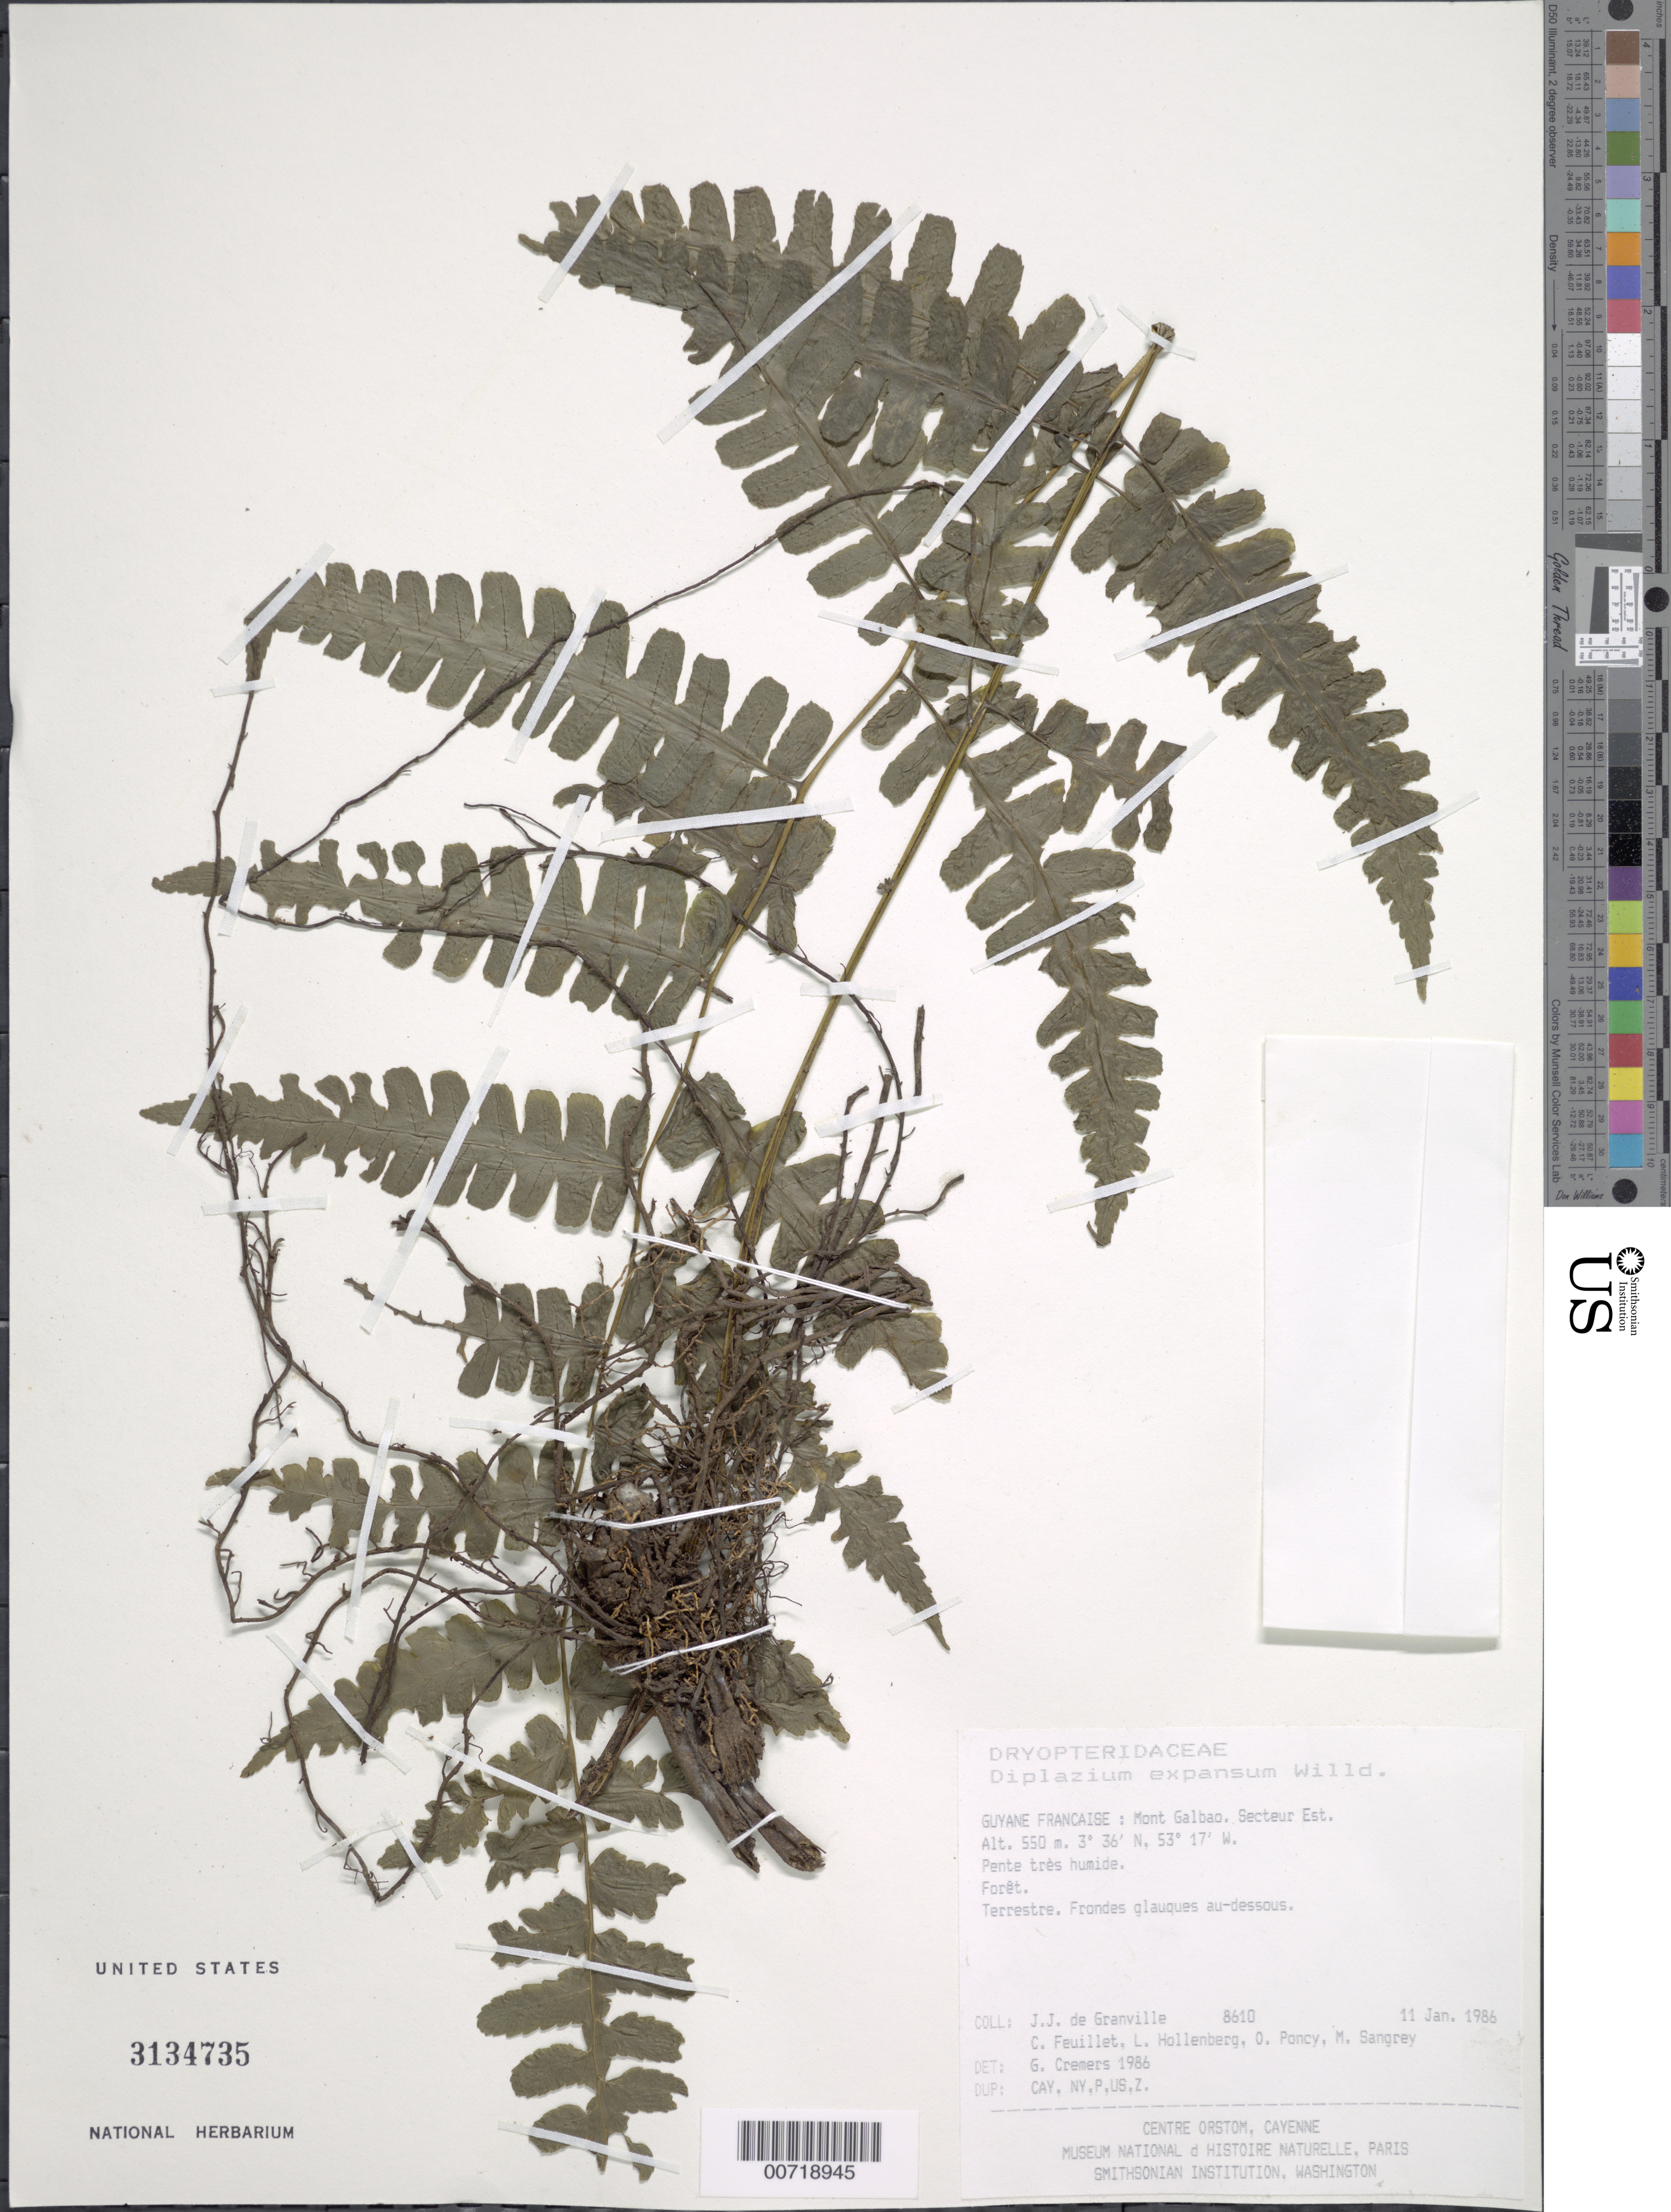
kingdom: Plantae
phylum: Tracheophyta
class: Polypodiopsida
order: Polypodiales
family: Athyriaceae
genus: Diplazium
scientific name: Diplazium expansum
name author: Willd.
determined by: Cremers, Georges A.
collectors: J.-J. de Granville, C. Feuillet, L. Hollenberg, O. Poncy & M. S. Sangrey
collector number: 8610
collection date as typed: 11-Jan-86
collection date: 1986-01-11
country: French Guiana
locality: Mont Galbao. Secteur Est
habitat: Forêt, pente très humide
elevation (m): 550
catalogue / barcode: US 3134735